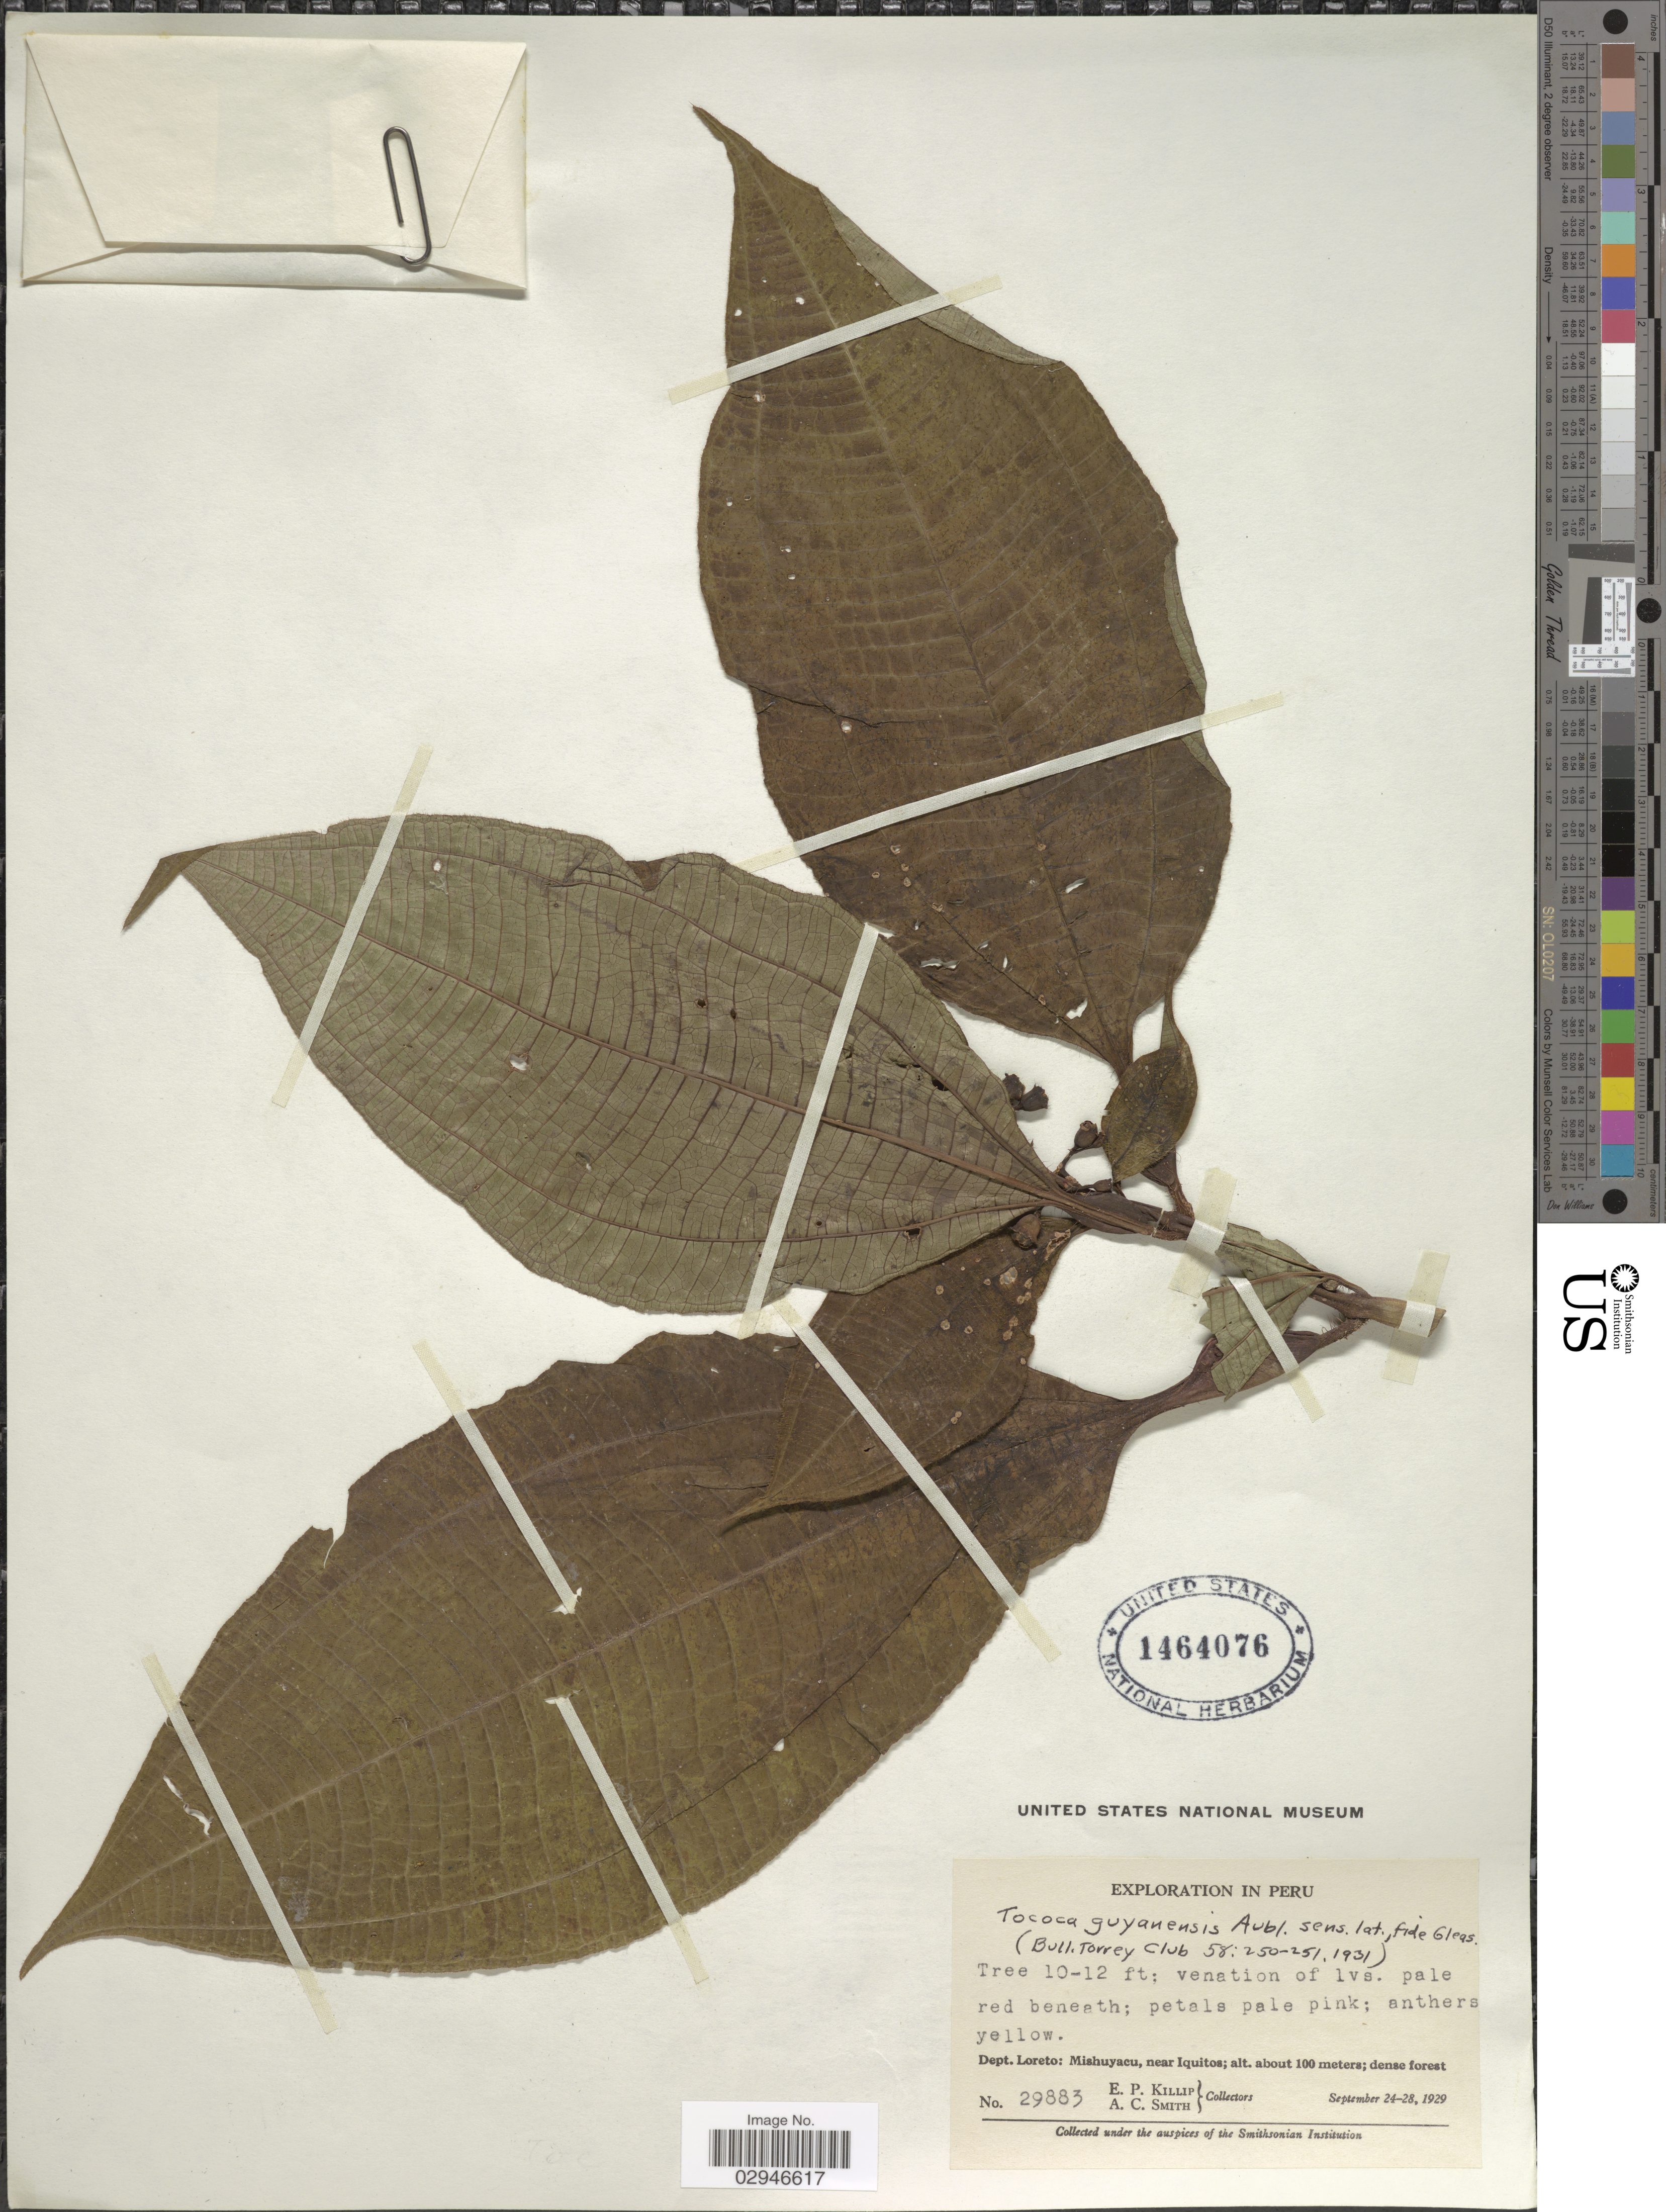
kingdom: Plantae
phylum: Tracheophyta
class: Magnoliopsida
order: Myrtales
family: Melastomataceae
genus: Tococa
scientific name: Tococa guianensis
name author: Aubl.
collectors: E. P. Killip & A. C. Smith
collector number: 29883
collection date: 1929-09-24/1929-09-28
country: Peru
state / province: Loreto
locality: Dept. Loreto, Mishuyacu, near Iquitos.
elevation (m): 100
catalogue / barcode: US 1464076